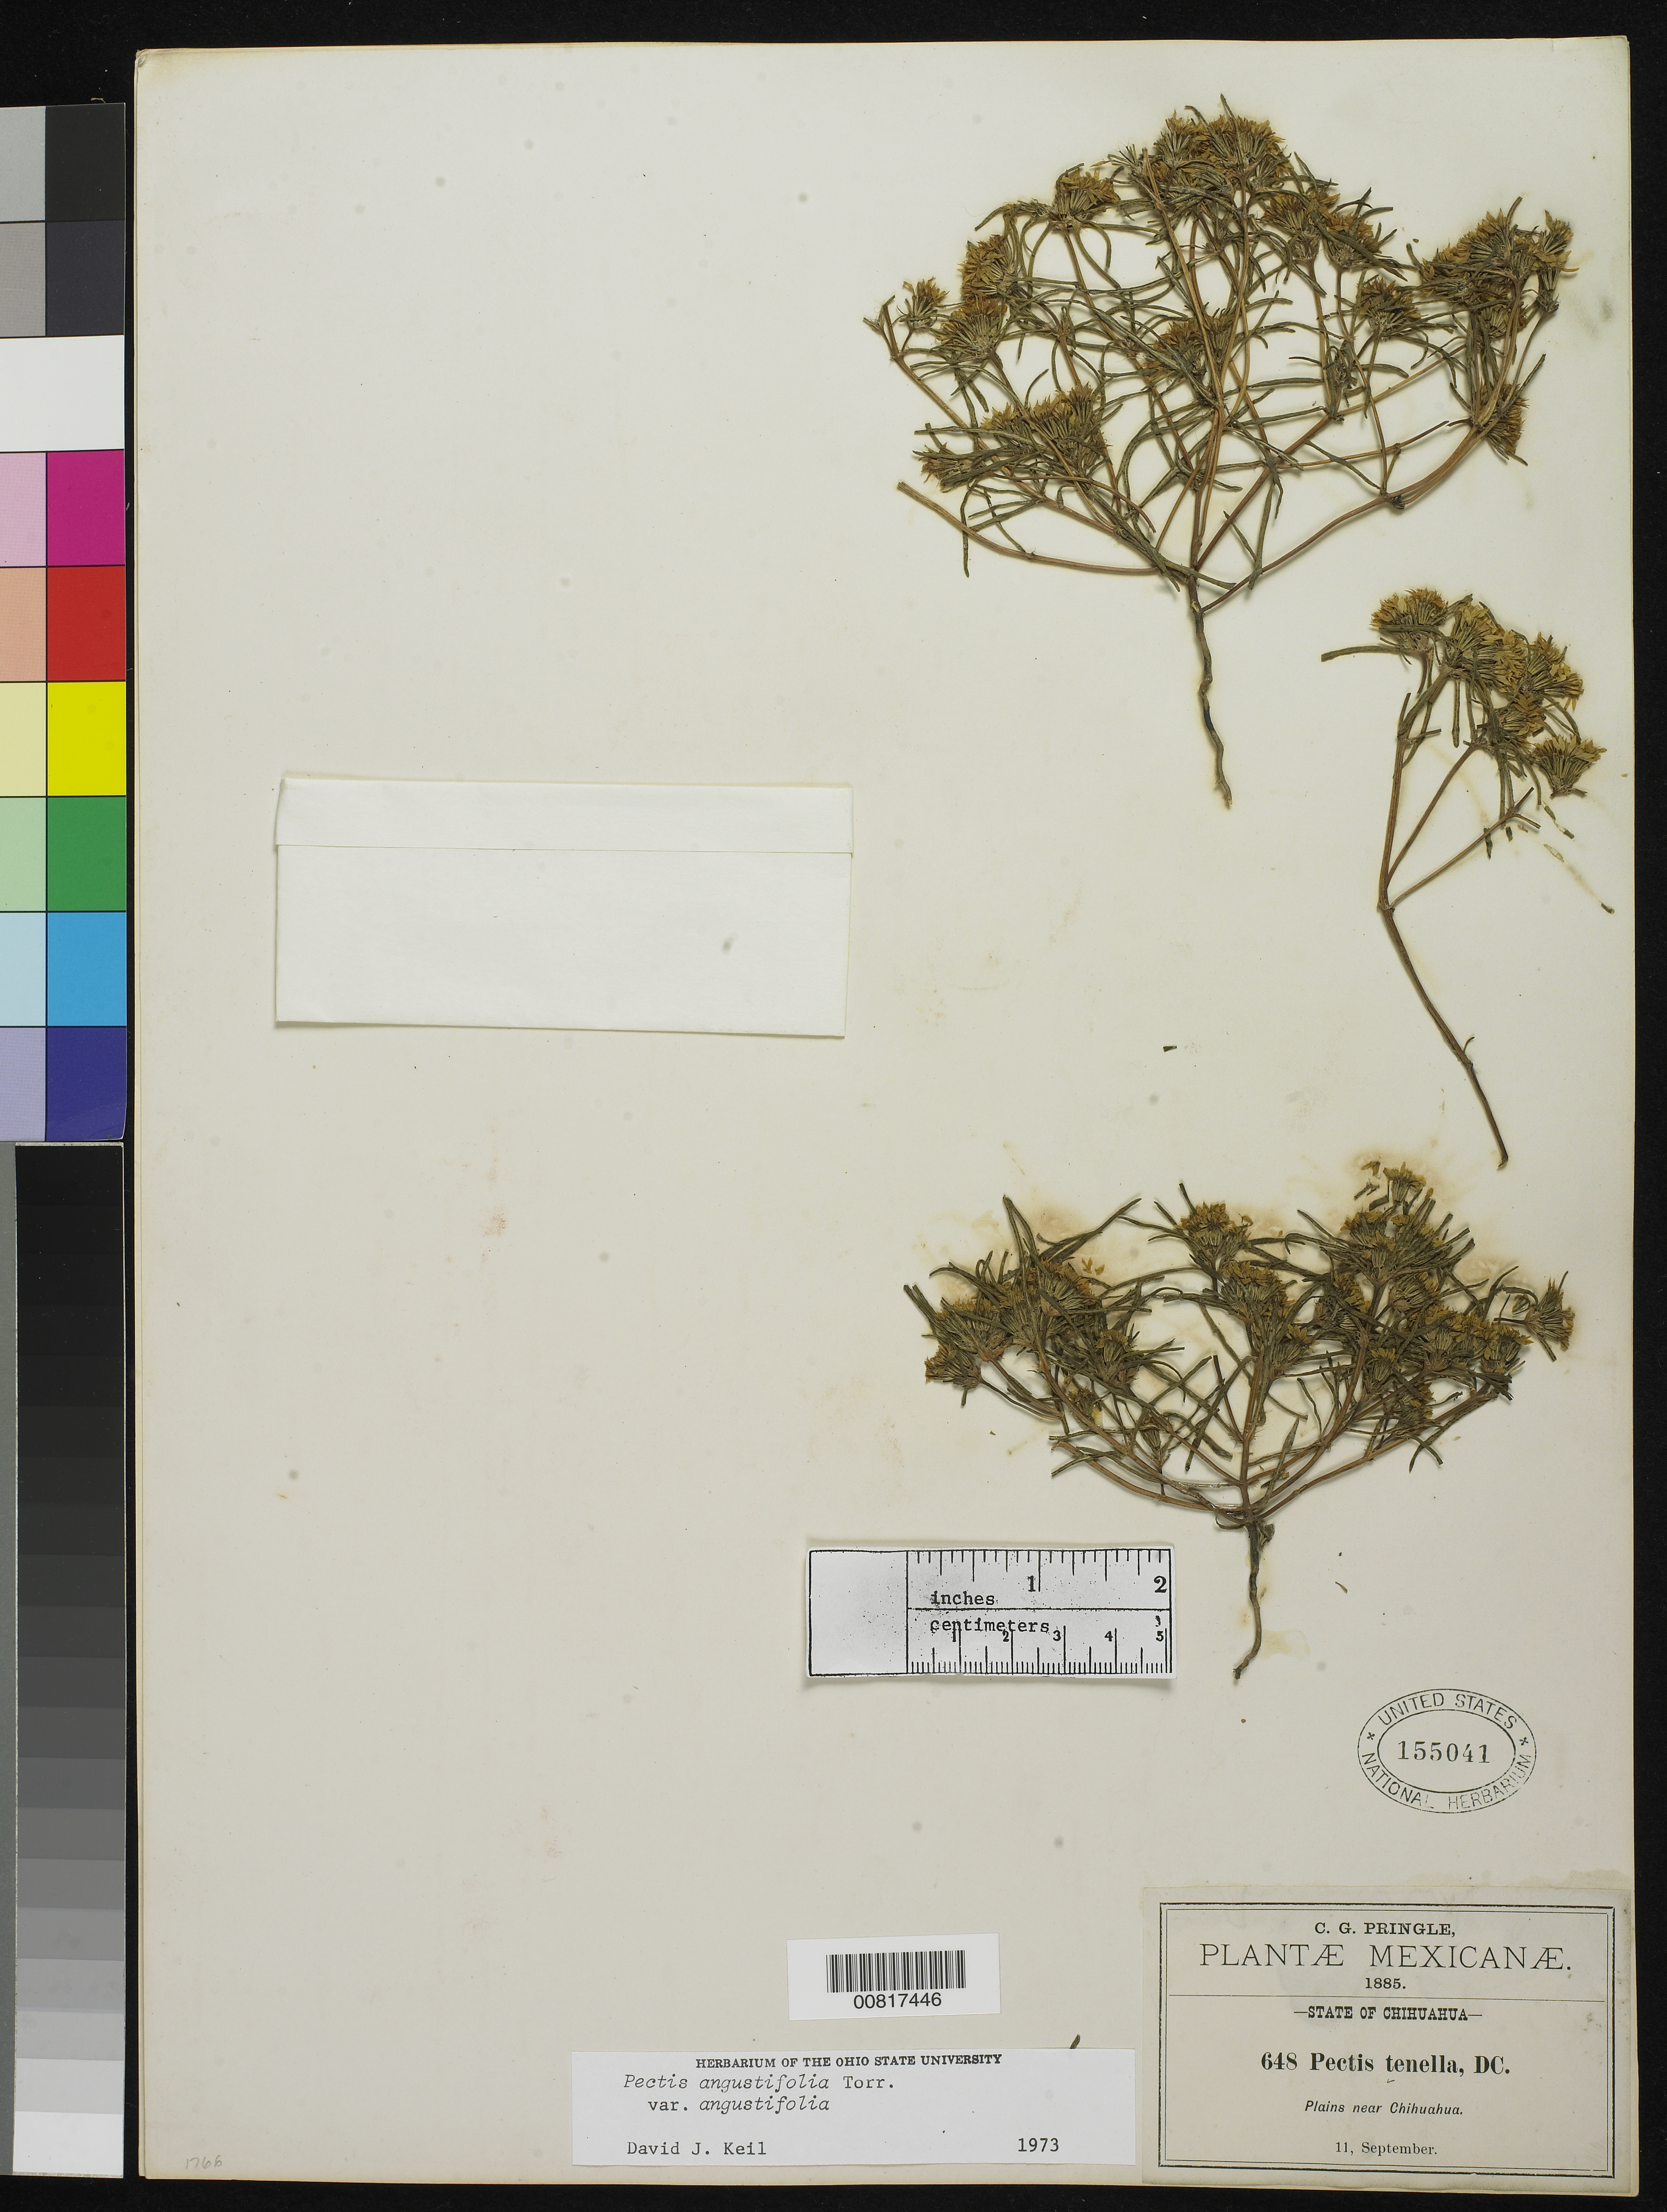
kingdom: Plantae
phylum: Tracheophyta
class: Magnoliopsida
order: Asterales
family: Asteraceae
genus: Pectis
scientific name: Pectis angustifolia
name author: Torr.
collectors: C. G. Pringle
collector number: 648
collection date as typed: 11 Sep 1885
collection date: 1885-09-11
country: Mexico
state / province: Chihuahua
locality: Plains near Chihuahua.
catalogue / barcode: US 155041